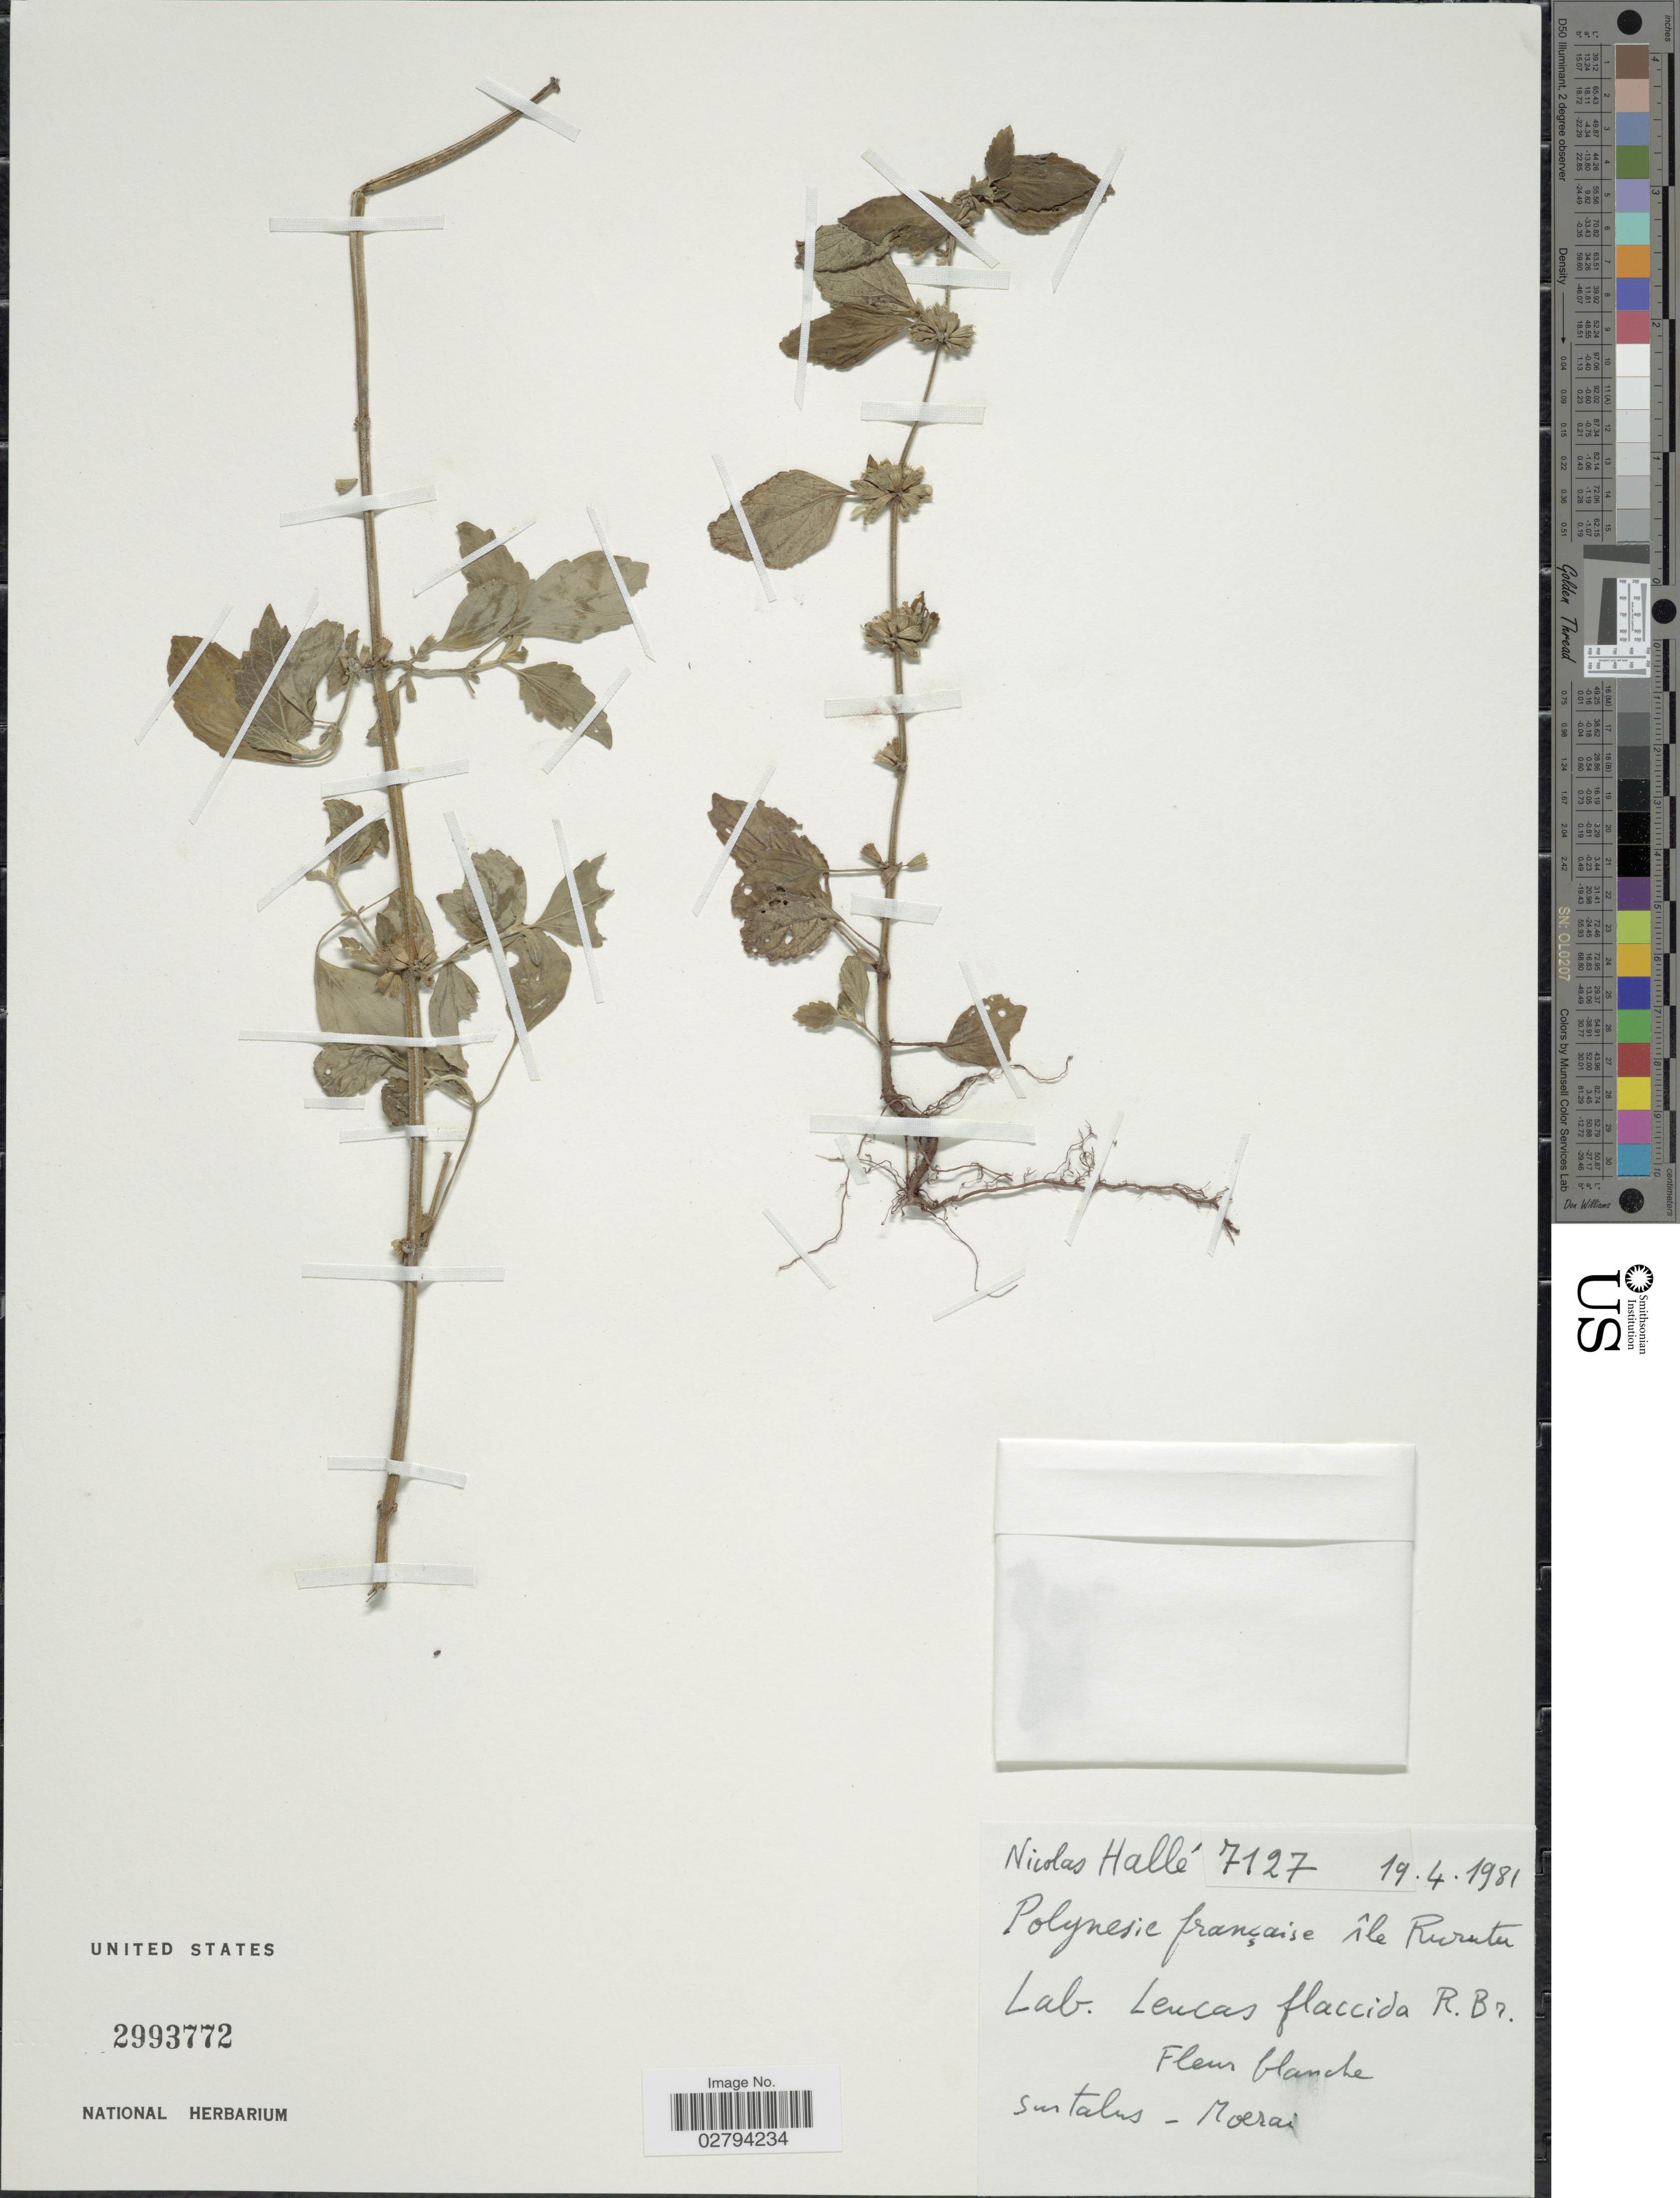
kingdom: Plantae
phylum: Tracheophyta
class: Magnoliopsida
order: Lamiales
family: Lamiaceae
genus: Leucas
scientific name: Leucas flaccida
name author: R. Br.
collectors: N. Hallé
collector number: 7127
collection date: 1981-04-19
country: French Polynesia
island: Rurutu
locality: Île Rurutu. Moerai.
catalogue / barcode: US 2993772